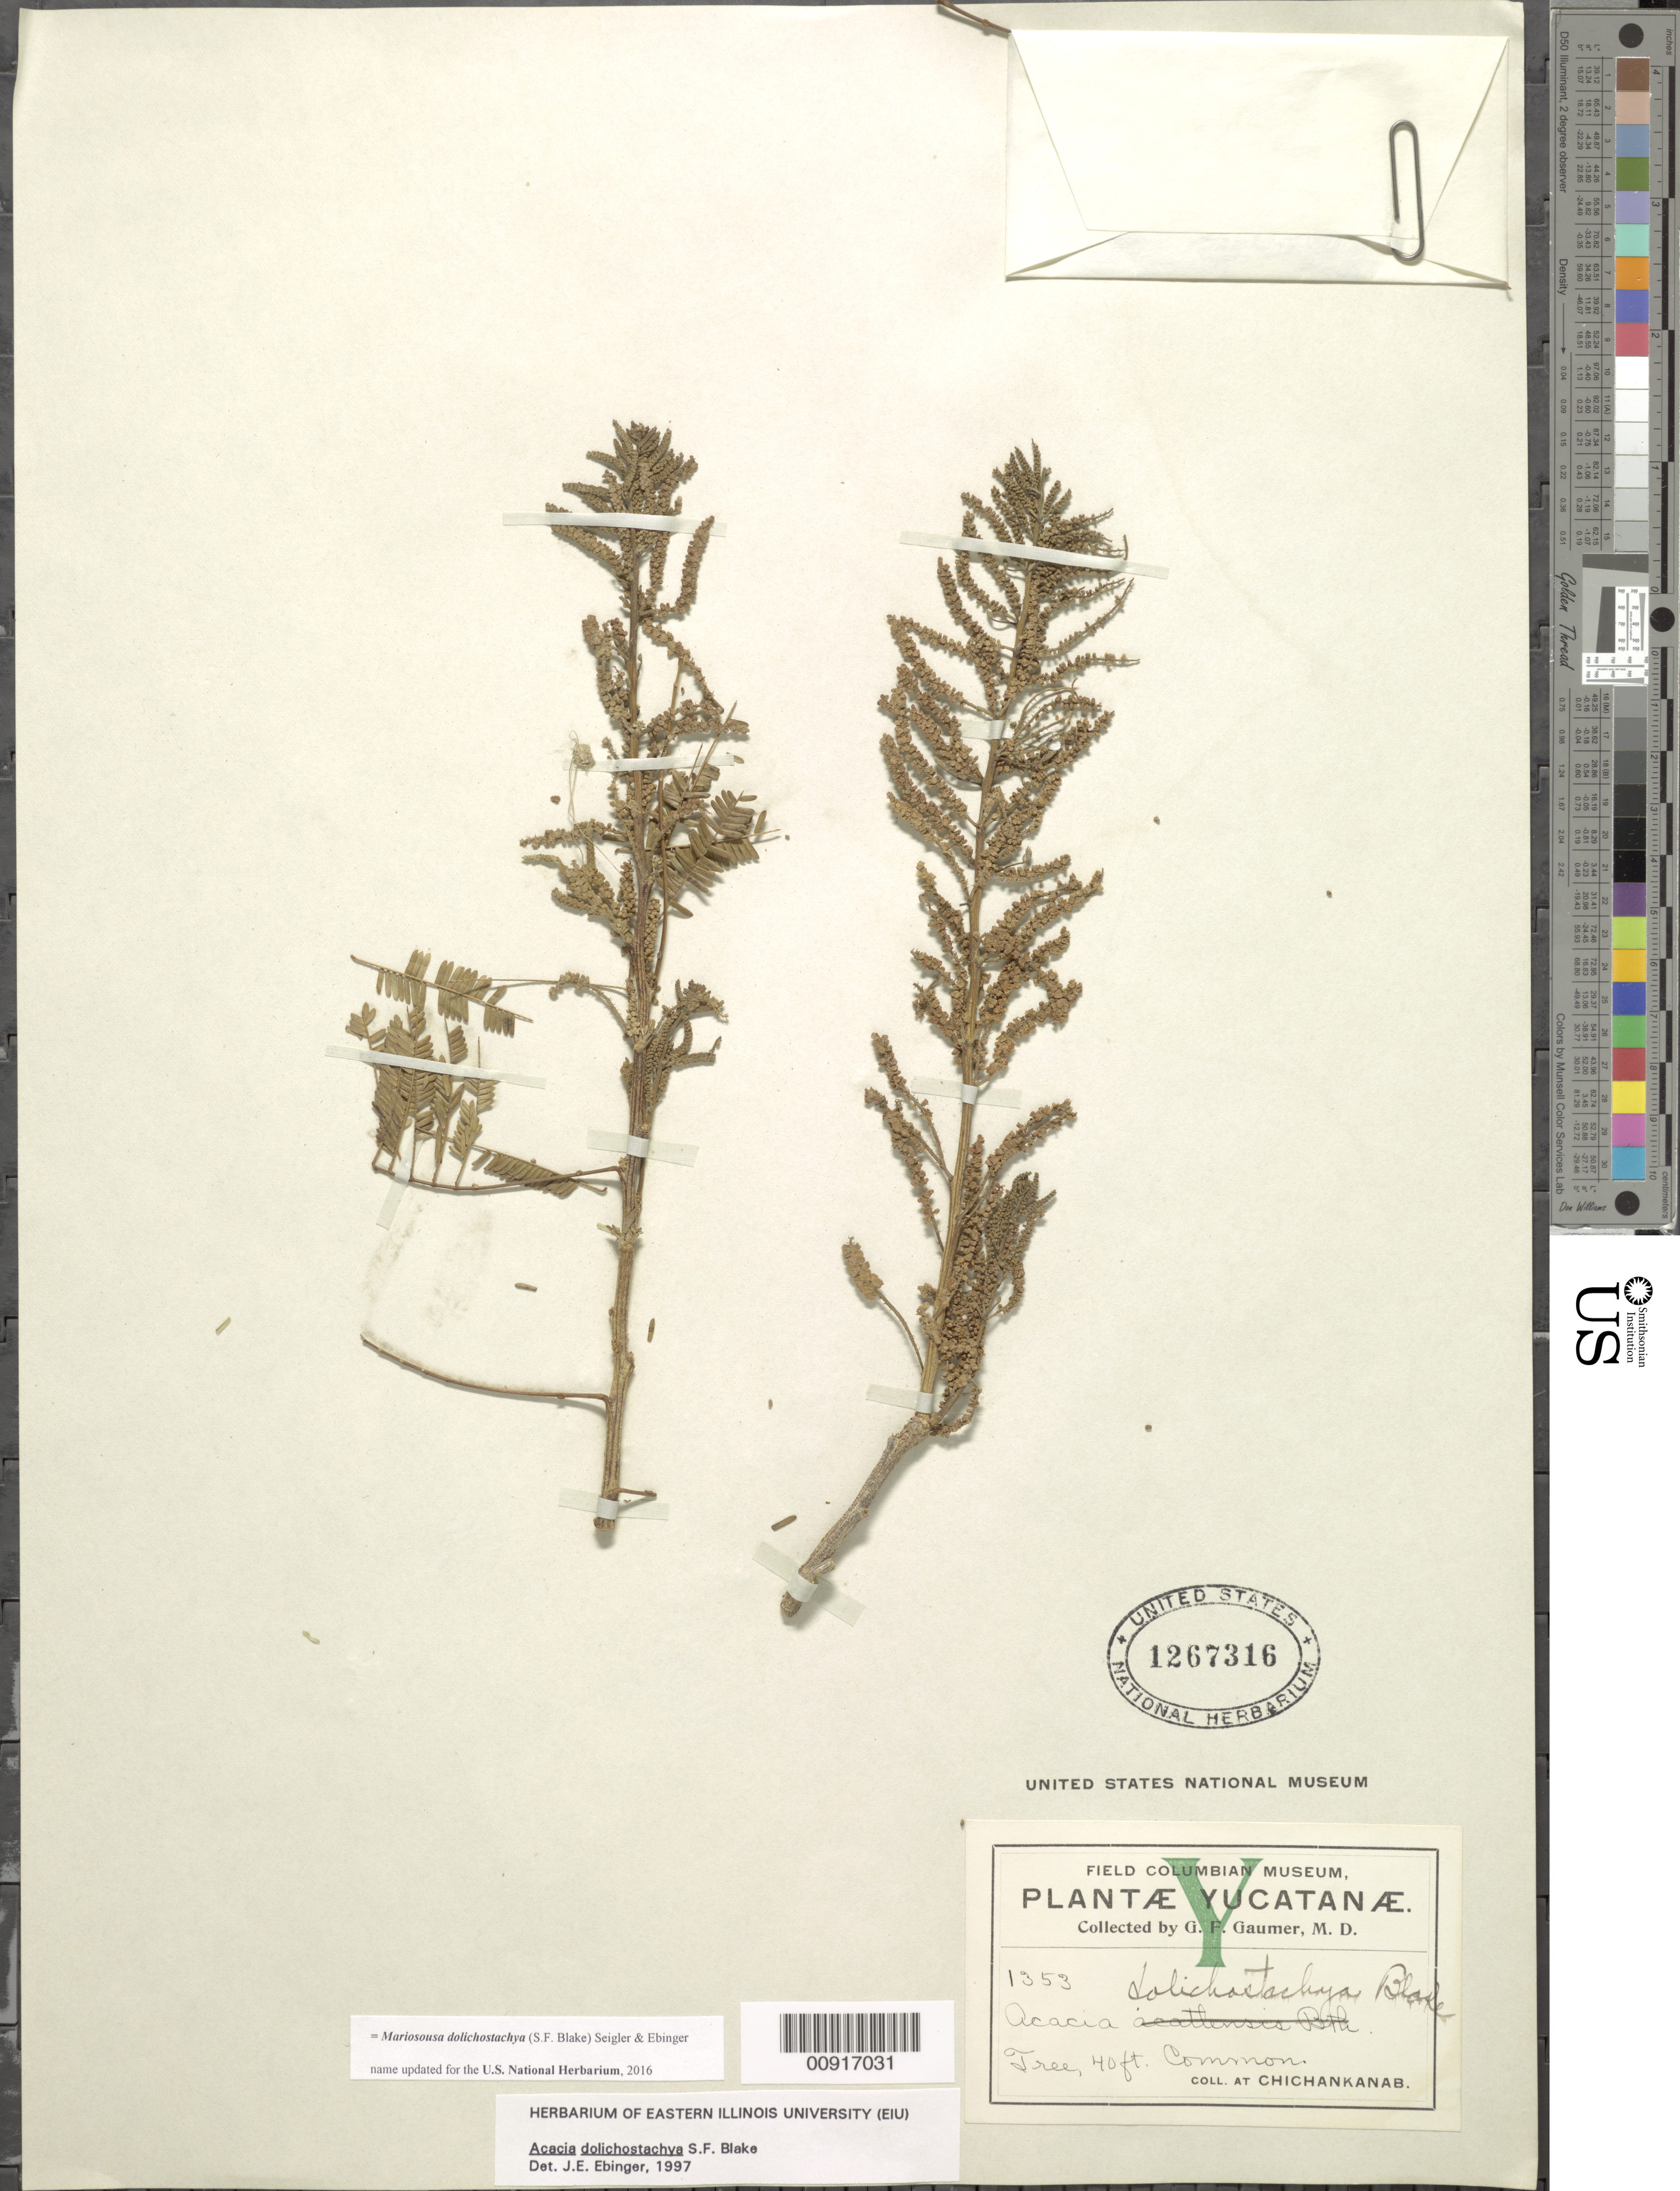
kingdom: Plantae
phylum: Tracheophyta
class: Magnoliopsida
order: Fabales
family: Fabaceae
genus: Mariosousa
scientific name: Mariosousa dolichostachya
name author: (S.F. Blake) Seigler & Ebinger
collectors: G. F. Gaumer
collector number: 1353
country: Mexico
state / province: Yucatán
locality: Chichankanab.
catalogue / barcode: US 1267316